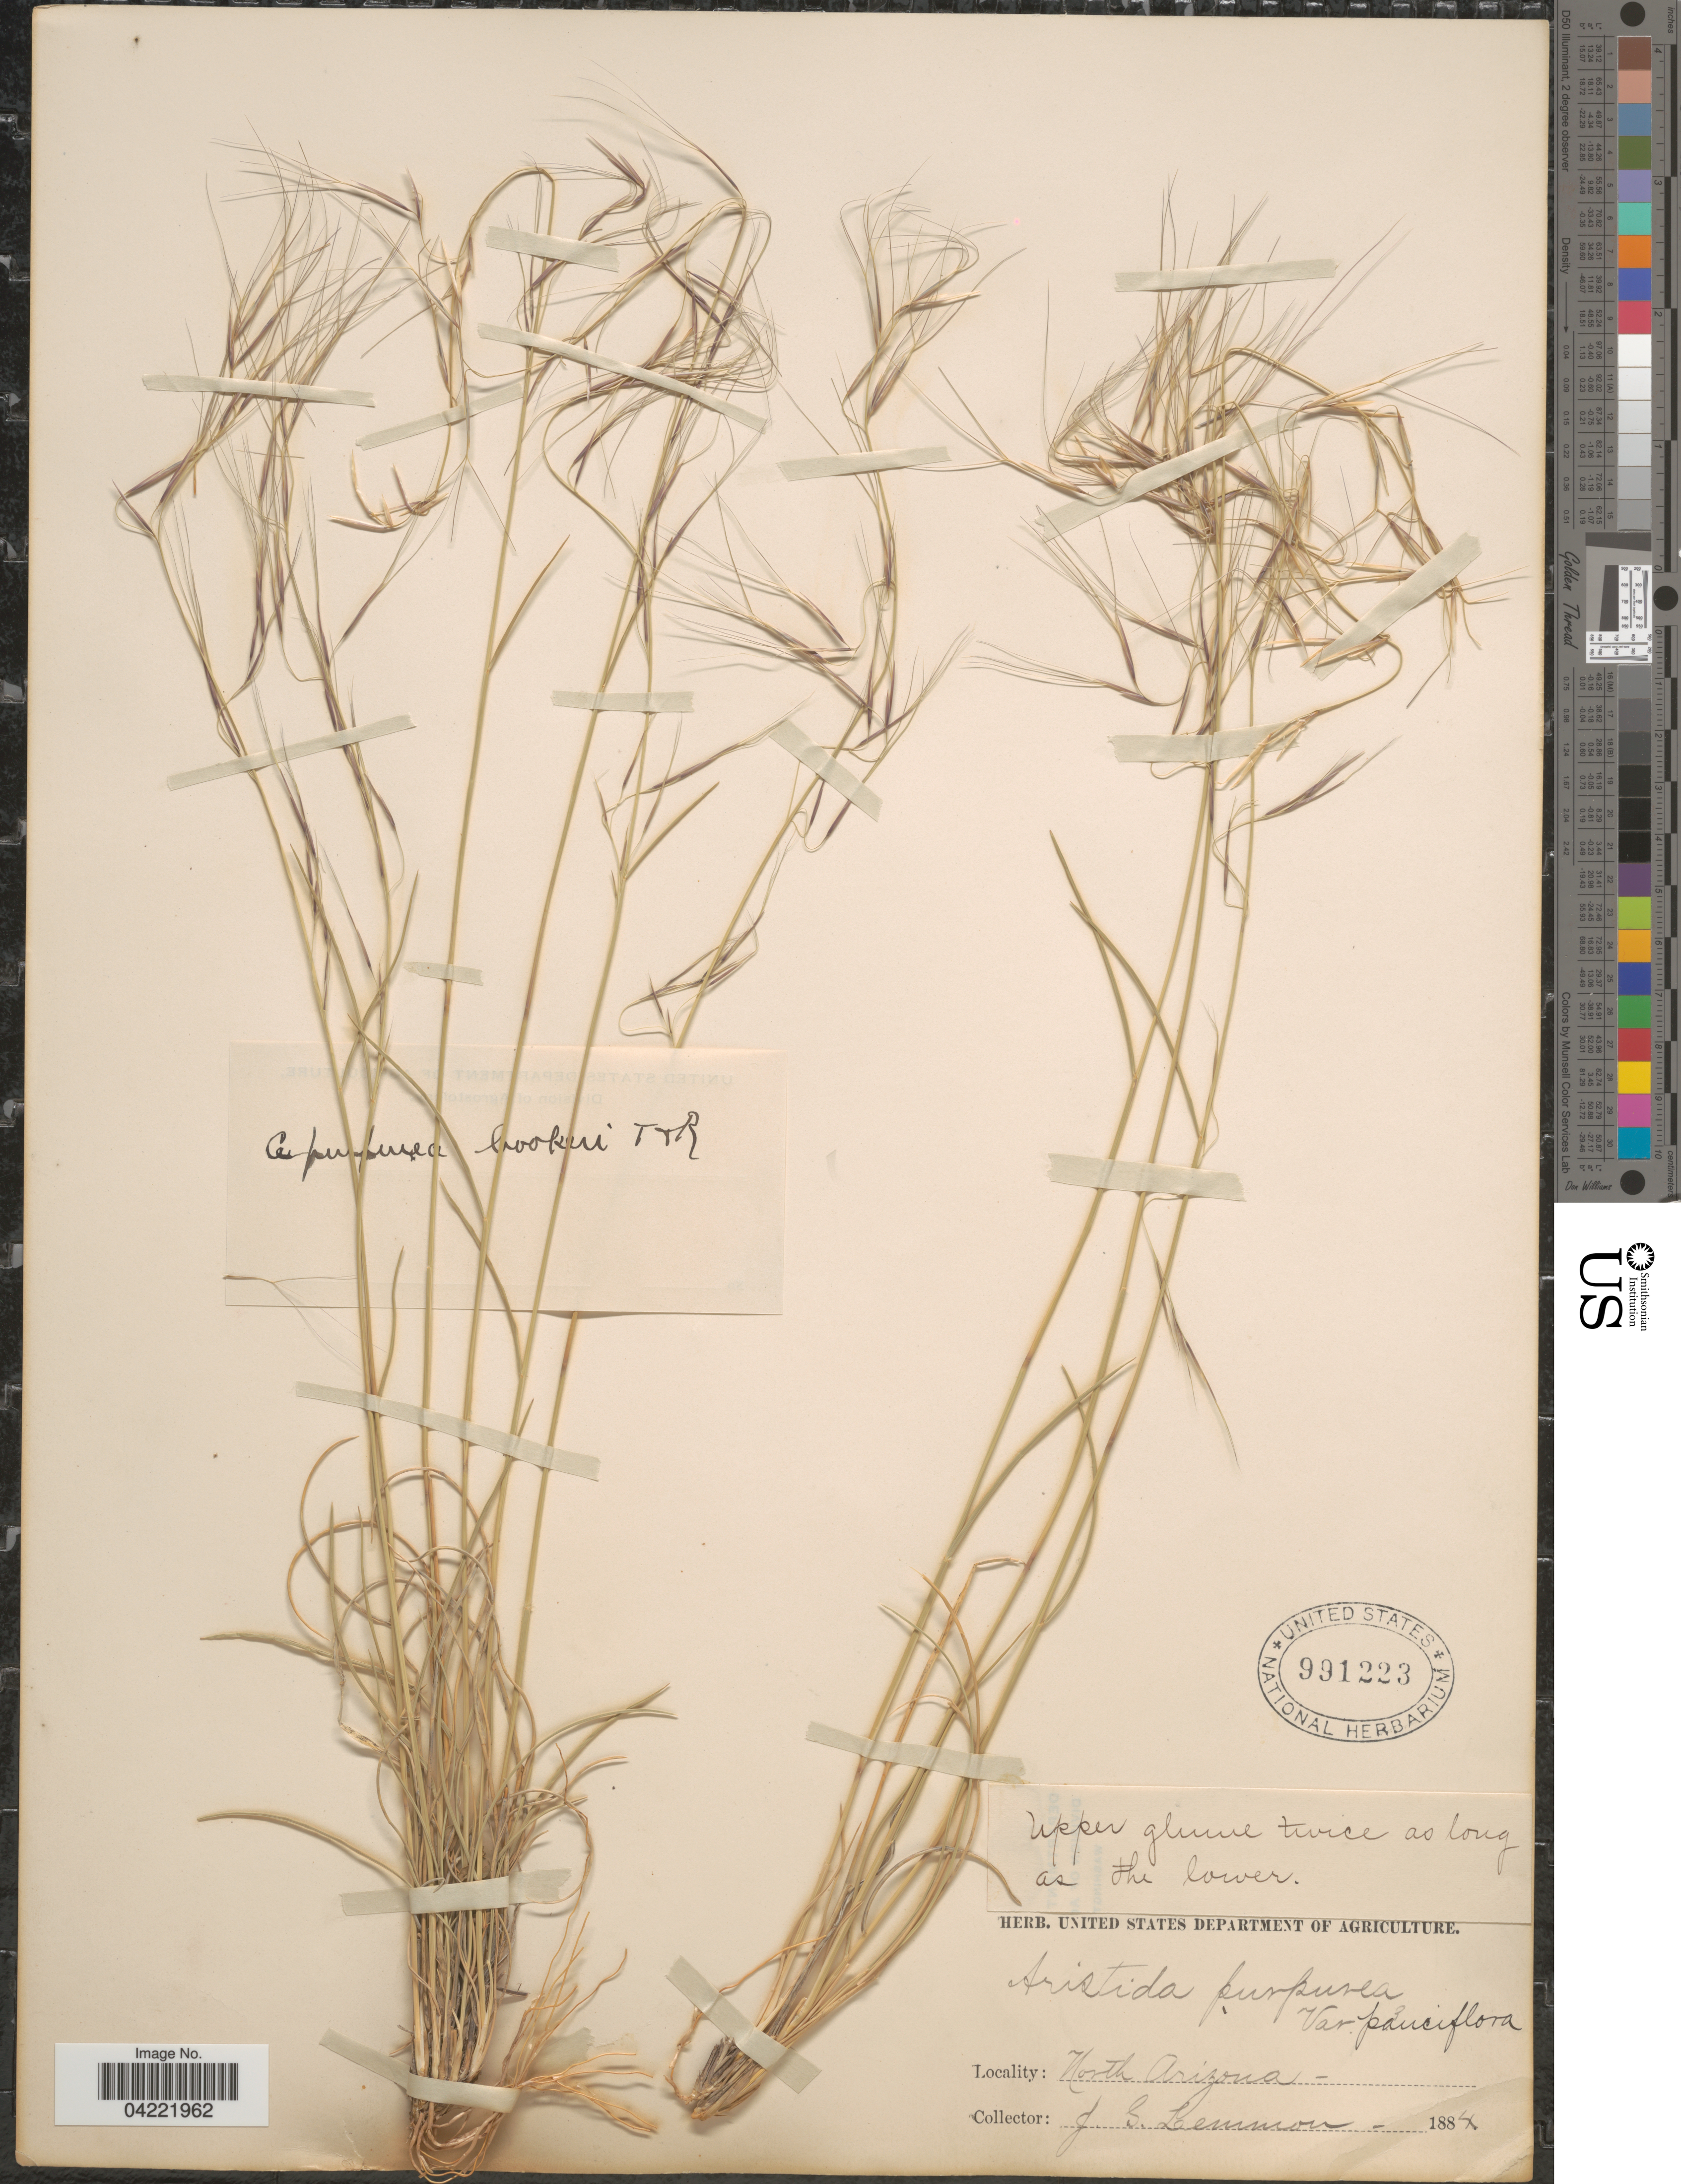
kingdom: Plantae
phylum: Tracheophyta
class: Liliopsida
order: Poales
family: Poaceae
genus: Aristida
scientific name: Aristida purpurea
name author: Nutt.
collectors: J. Lemmon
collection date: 1884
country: United States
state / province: Arizona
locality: North Arizona.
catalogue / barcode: US 991223